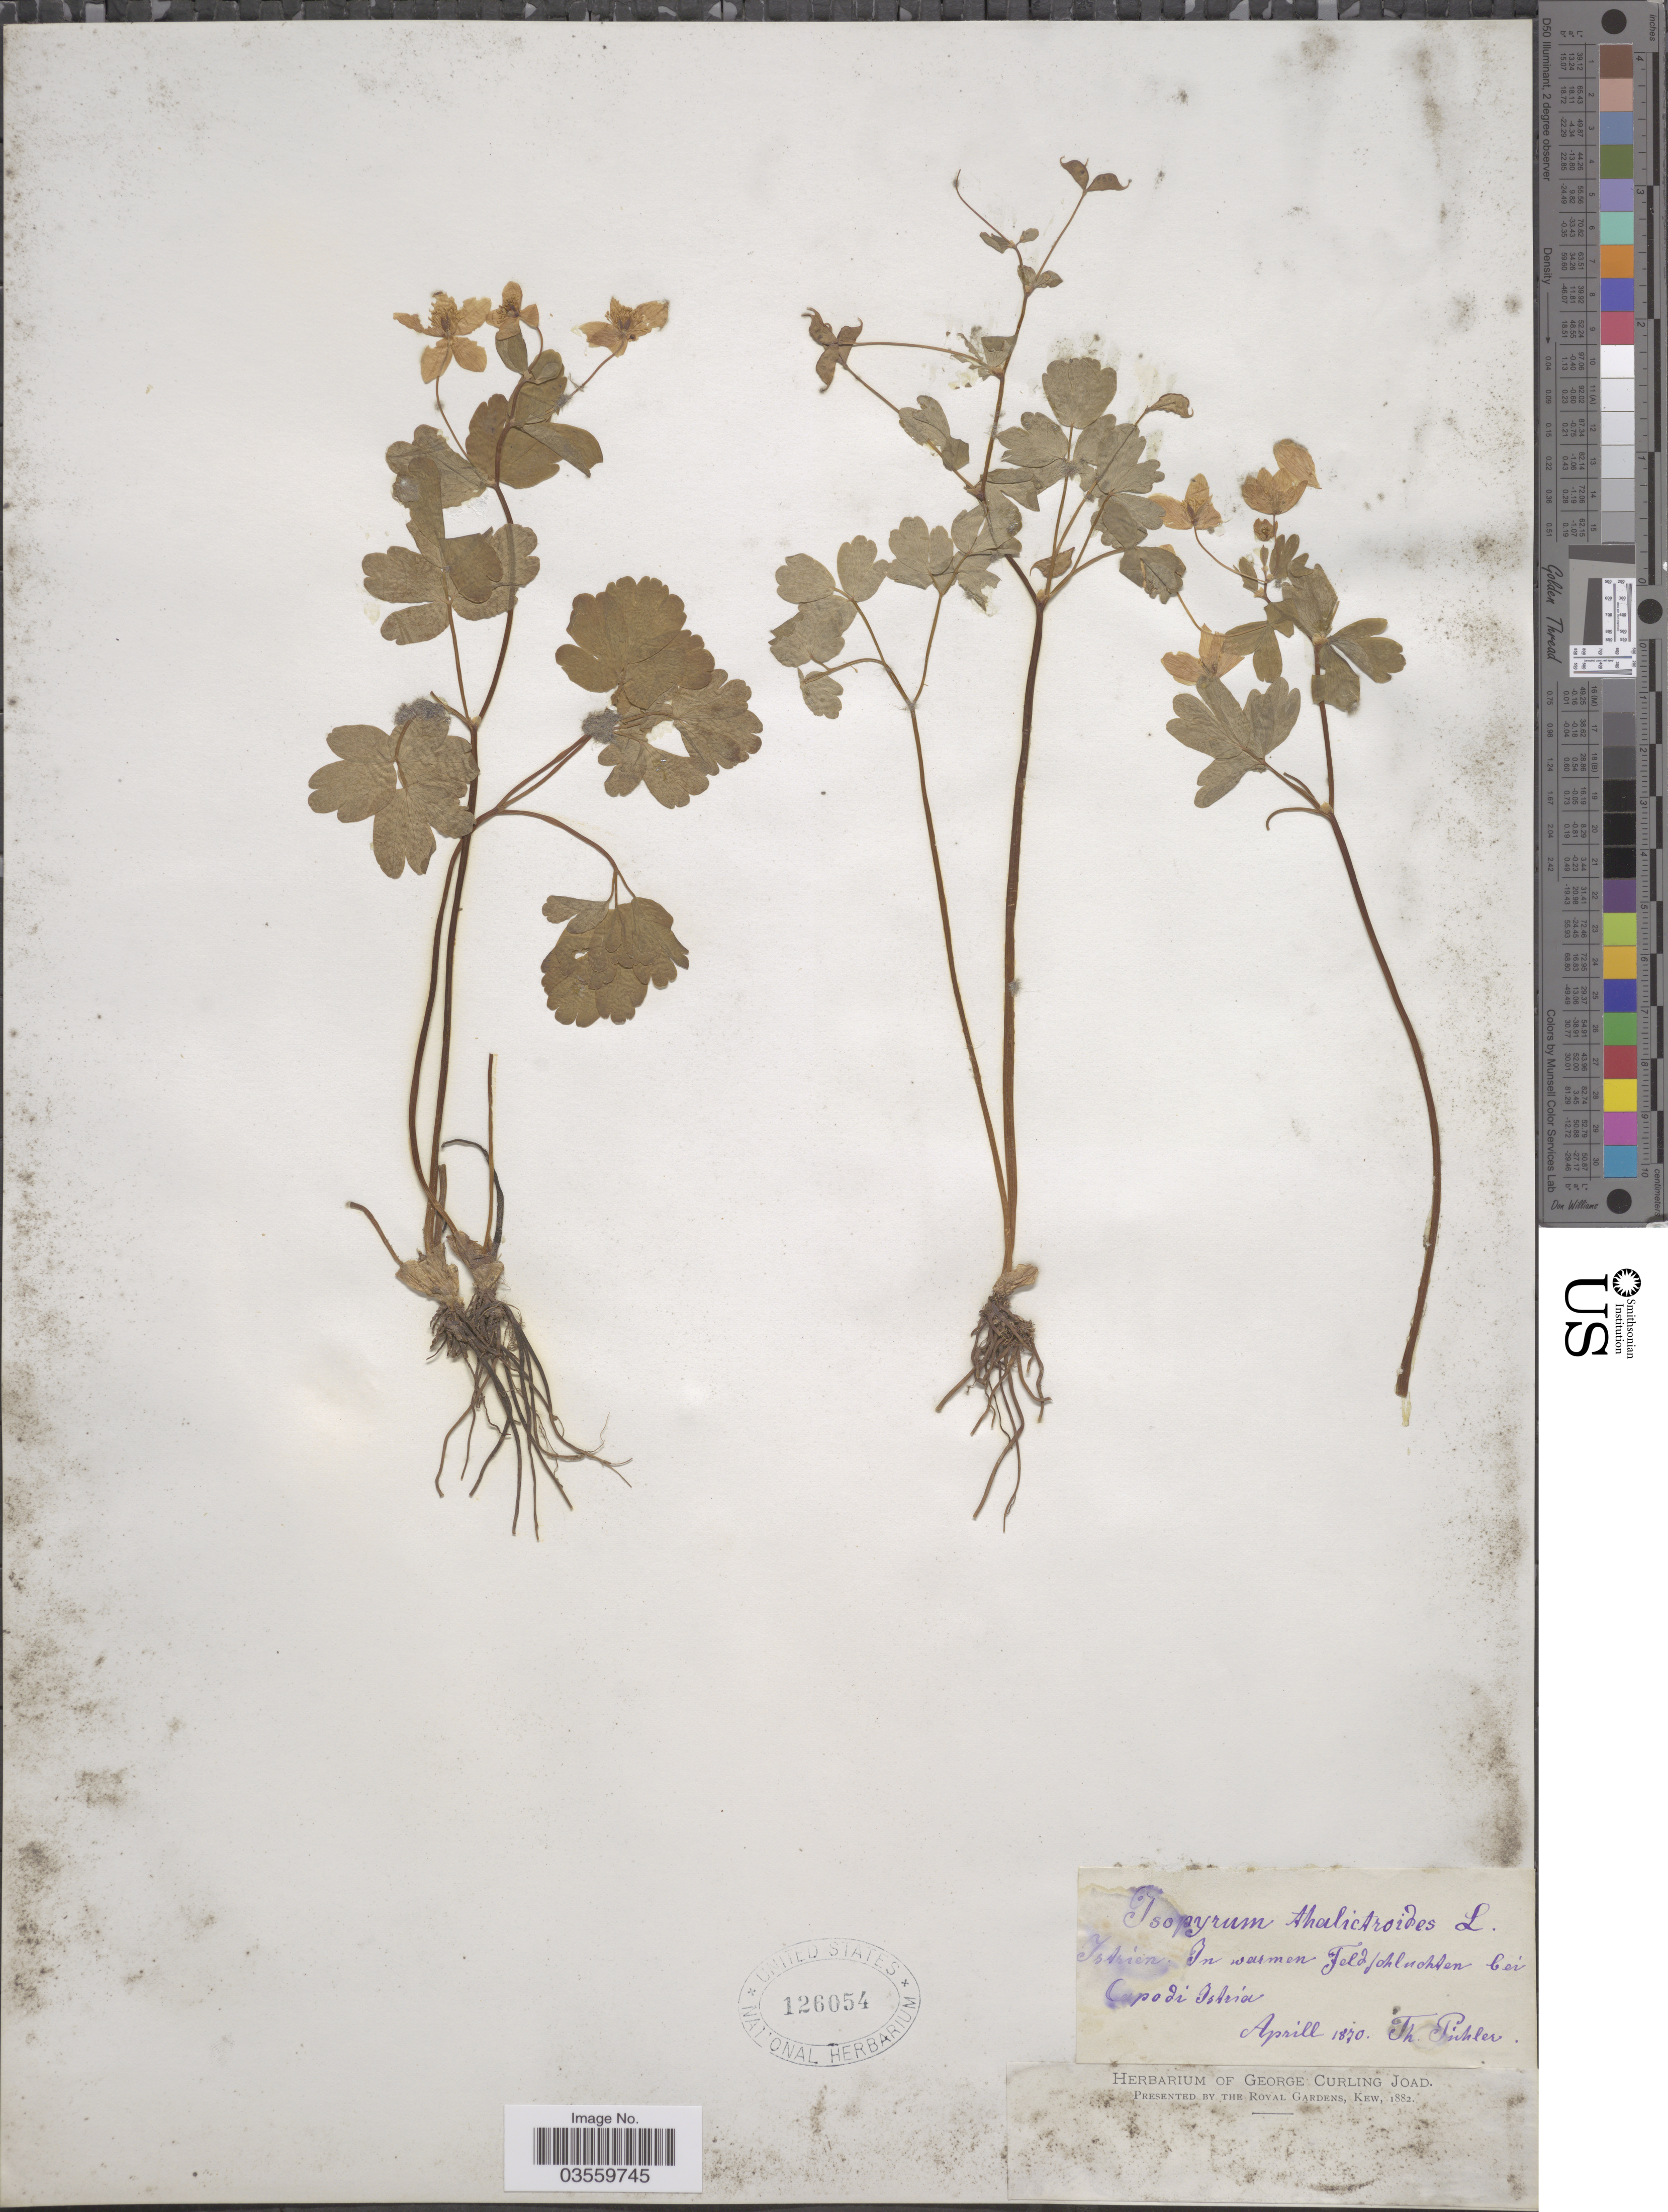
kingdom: Plantae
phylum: Tracheophyta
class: Magnoliopsida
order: Ranunculales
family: Ranunculaceae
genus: Isopyrum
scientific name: Isopyrum thalictroides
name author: L.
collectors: T. Pichler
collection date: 1870-04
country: Croatia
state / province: Istria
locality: Istrien. In warmen Feldschluchten bei Capo di Istria.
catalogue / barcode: US 126054